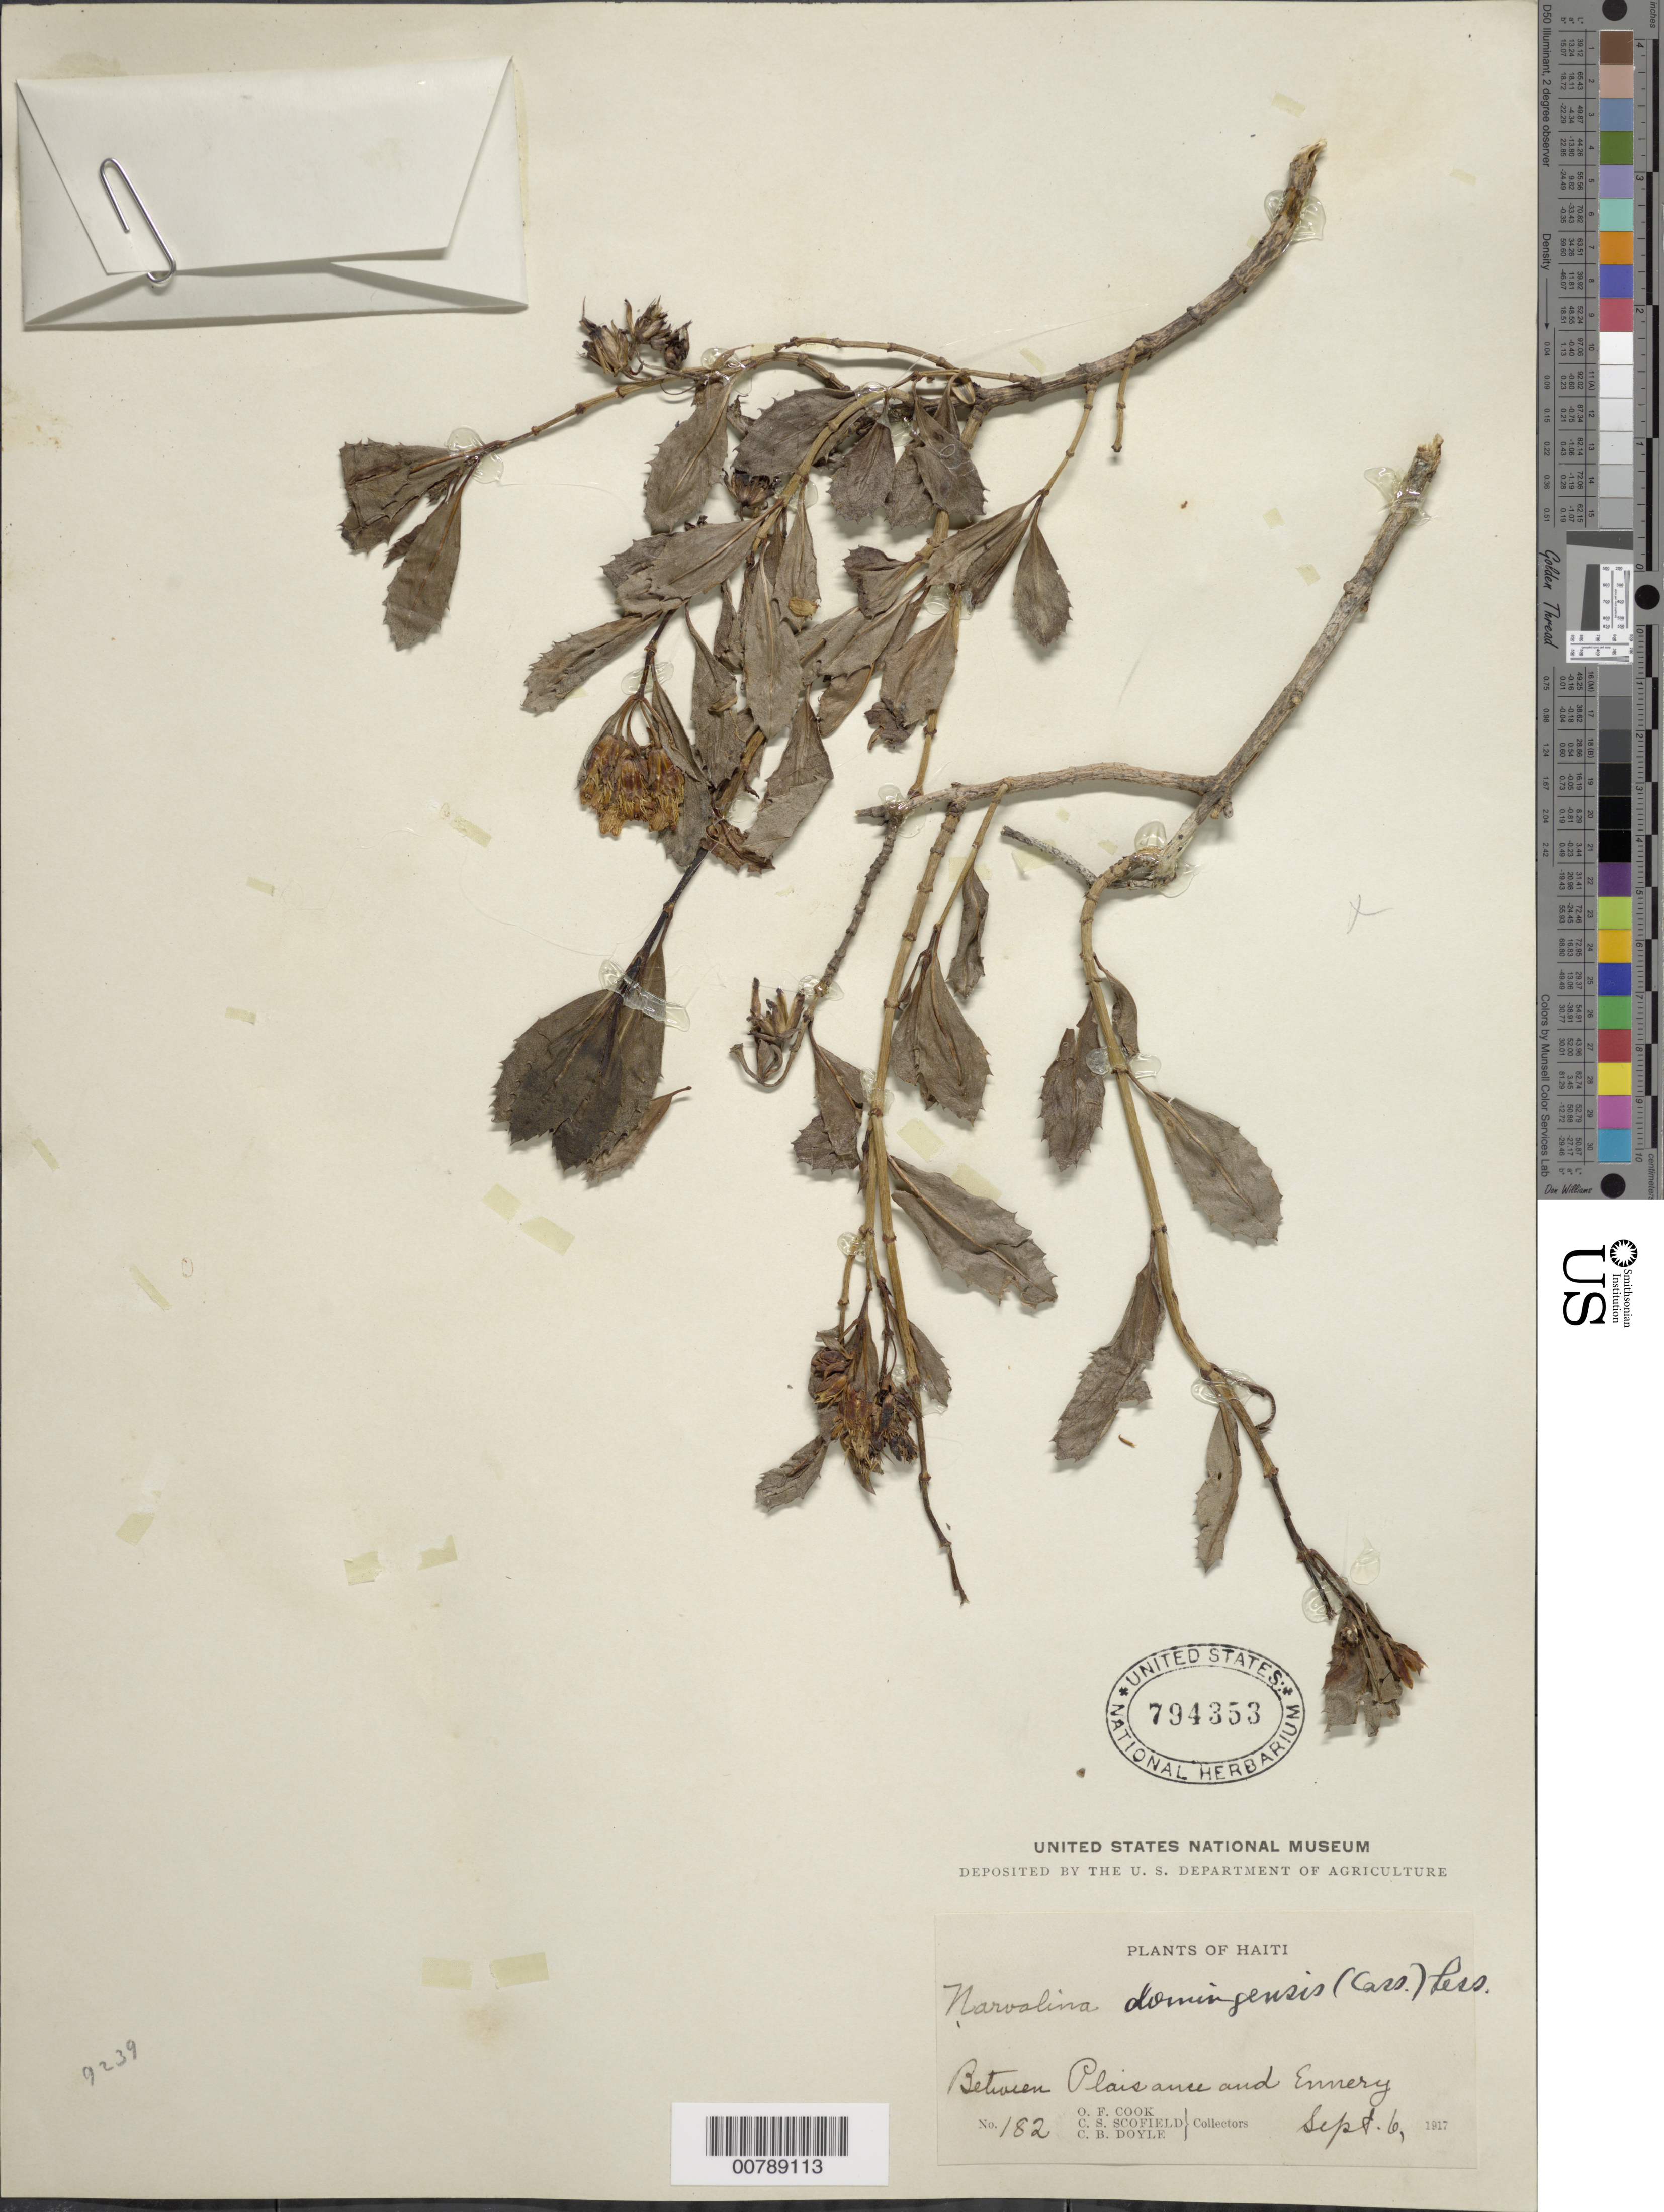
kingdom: Plantae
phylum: Tracheophyta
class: Magnoliopsida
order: Asterales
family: Asteraceae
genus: Narvalina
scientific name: Narvalina domingensis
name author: (Cass.) Less.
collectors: O. F. Cook, C. Scofield & C. Doyle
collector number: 182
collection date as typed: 06 Sep 1917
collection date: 1917-09-06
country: Haiti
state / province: Artibonite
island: Hispaniola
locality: Between Plaisance and Ennery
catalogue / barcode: US 794353